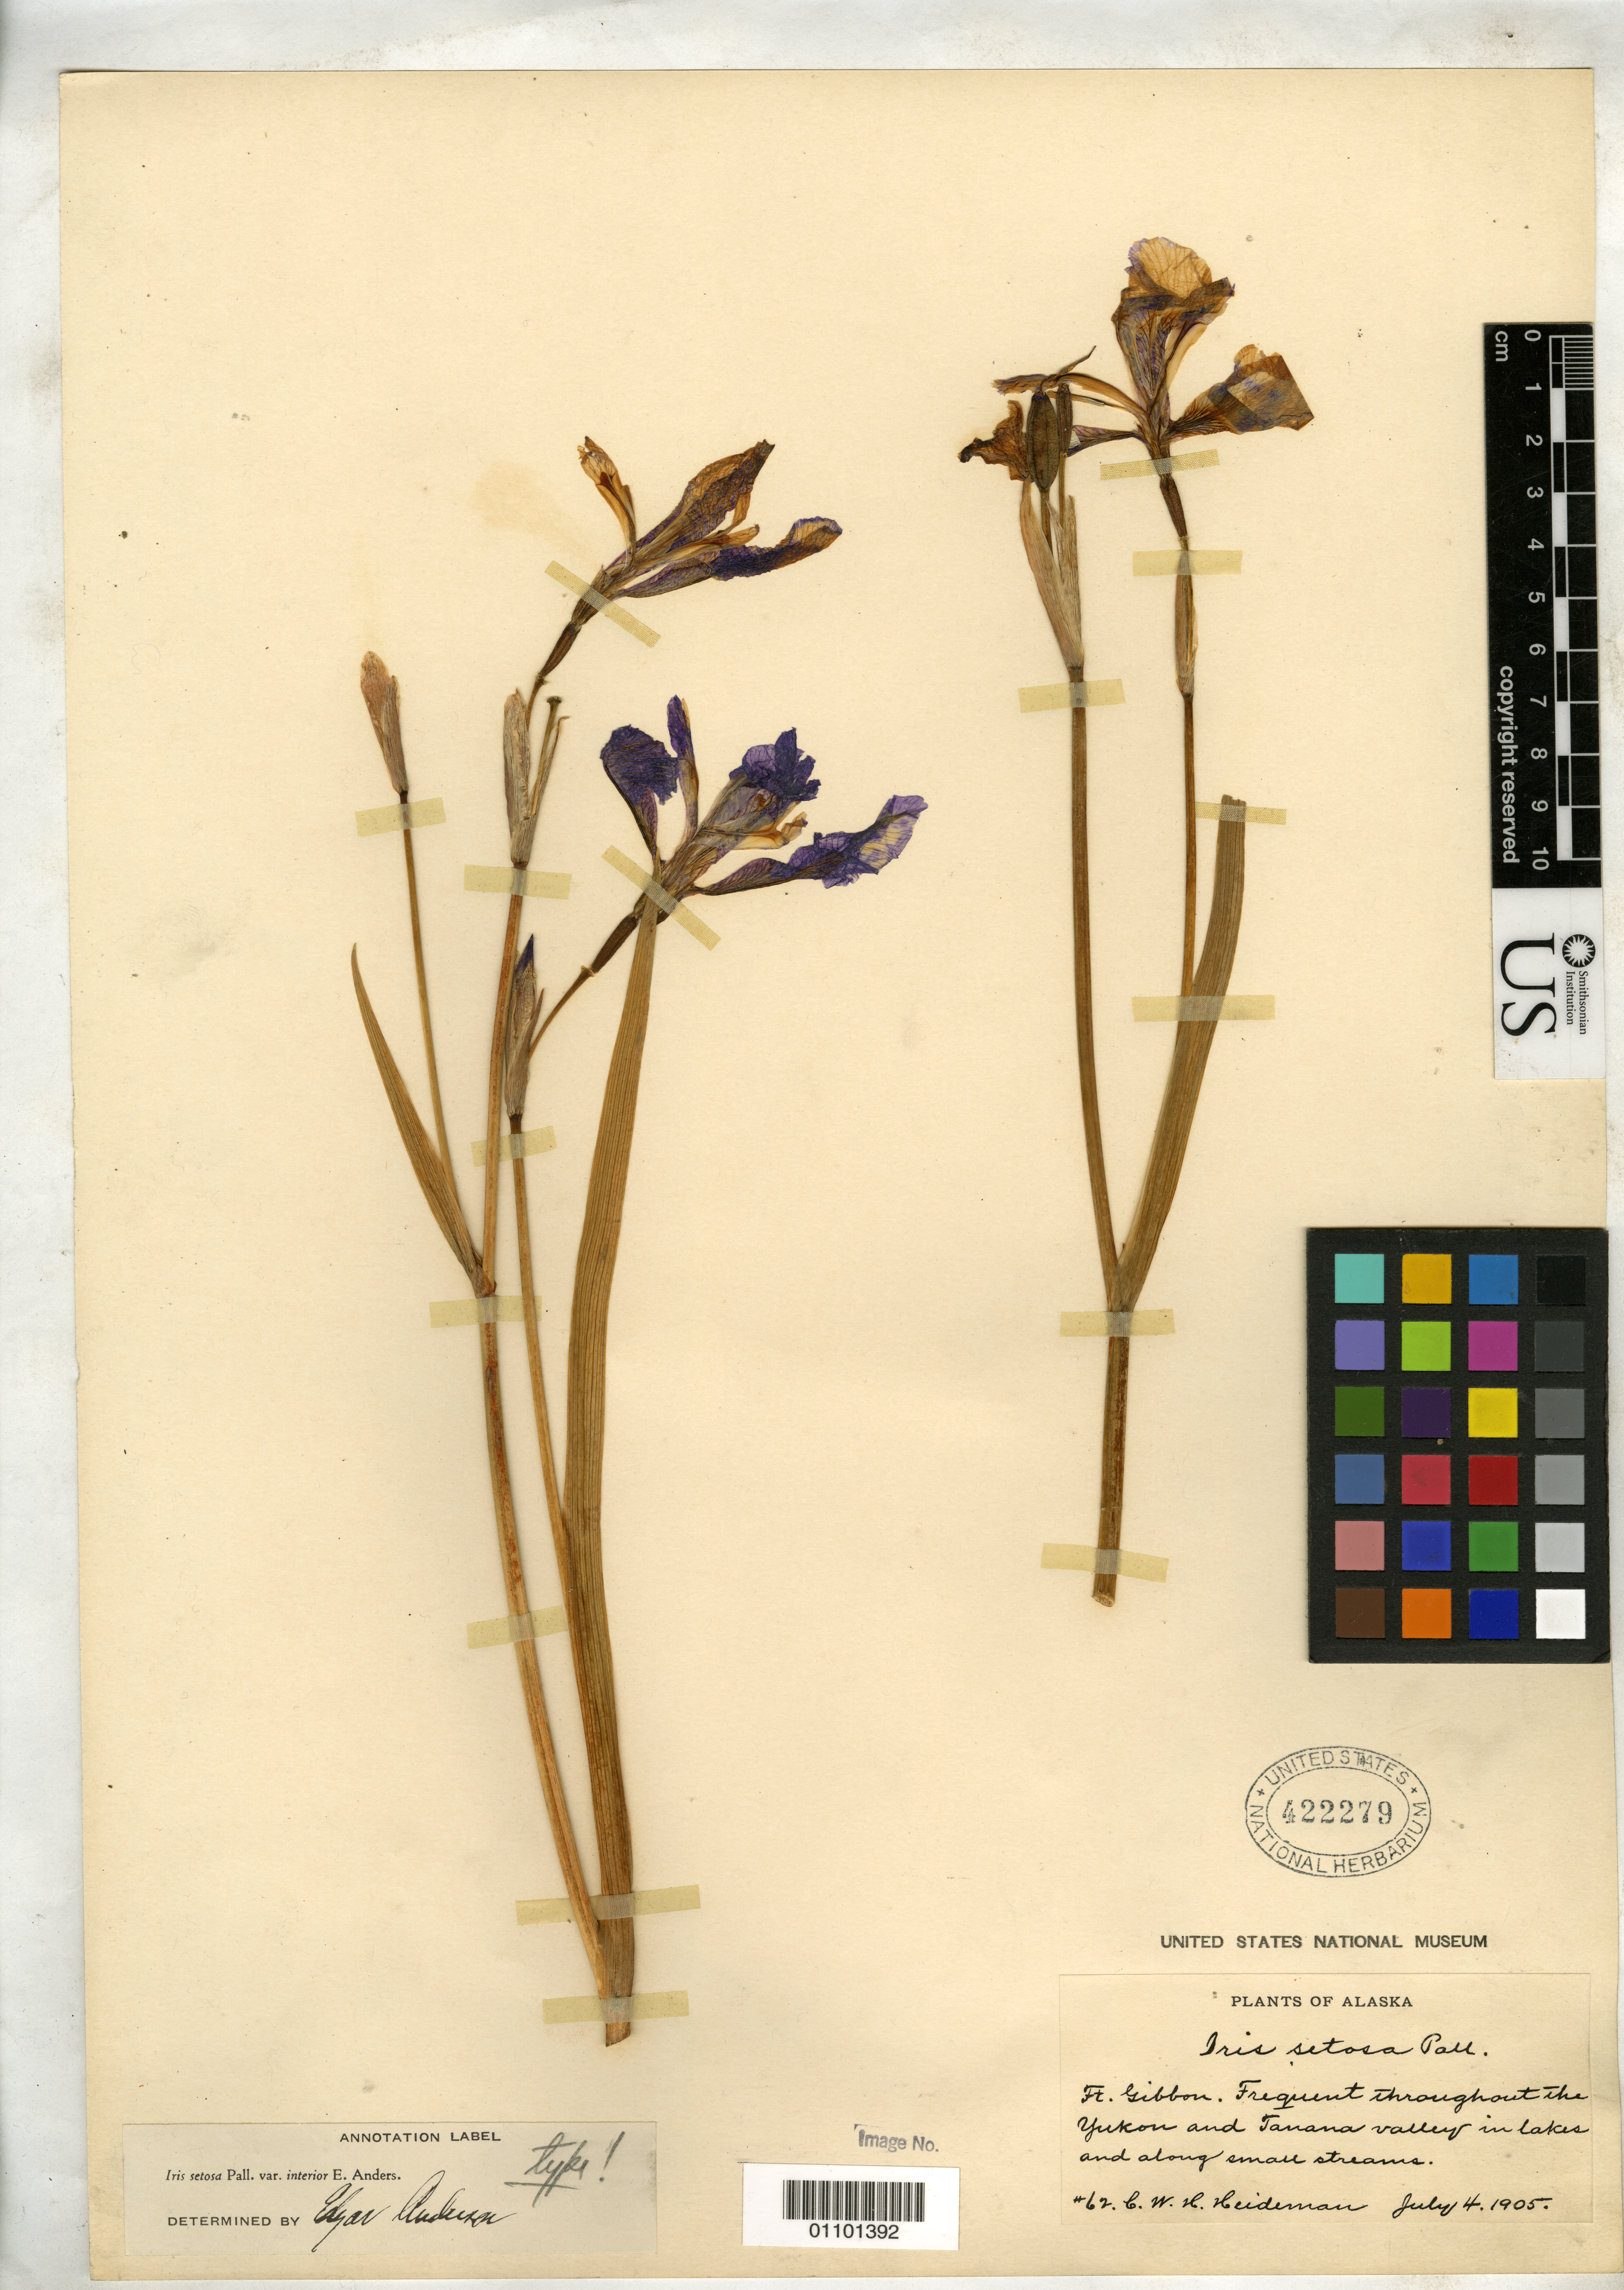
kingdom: Plantae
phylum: Tracheophyta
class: Liliopsida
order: Asparagales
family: Iridaceae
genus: Iris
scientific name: Iris setosa var. interior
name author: E.S. Anderson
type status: Holotype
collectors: C. Heideman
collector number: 62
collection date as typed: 4 Jul 1904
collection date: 1904-07-04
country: United States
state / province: Alaska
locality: Fort Gibbon, frequent throughout the Yukon and Tanana valleys in lakes and along small stream.s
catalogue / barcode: US 422279